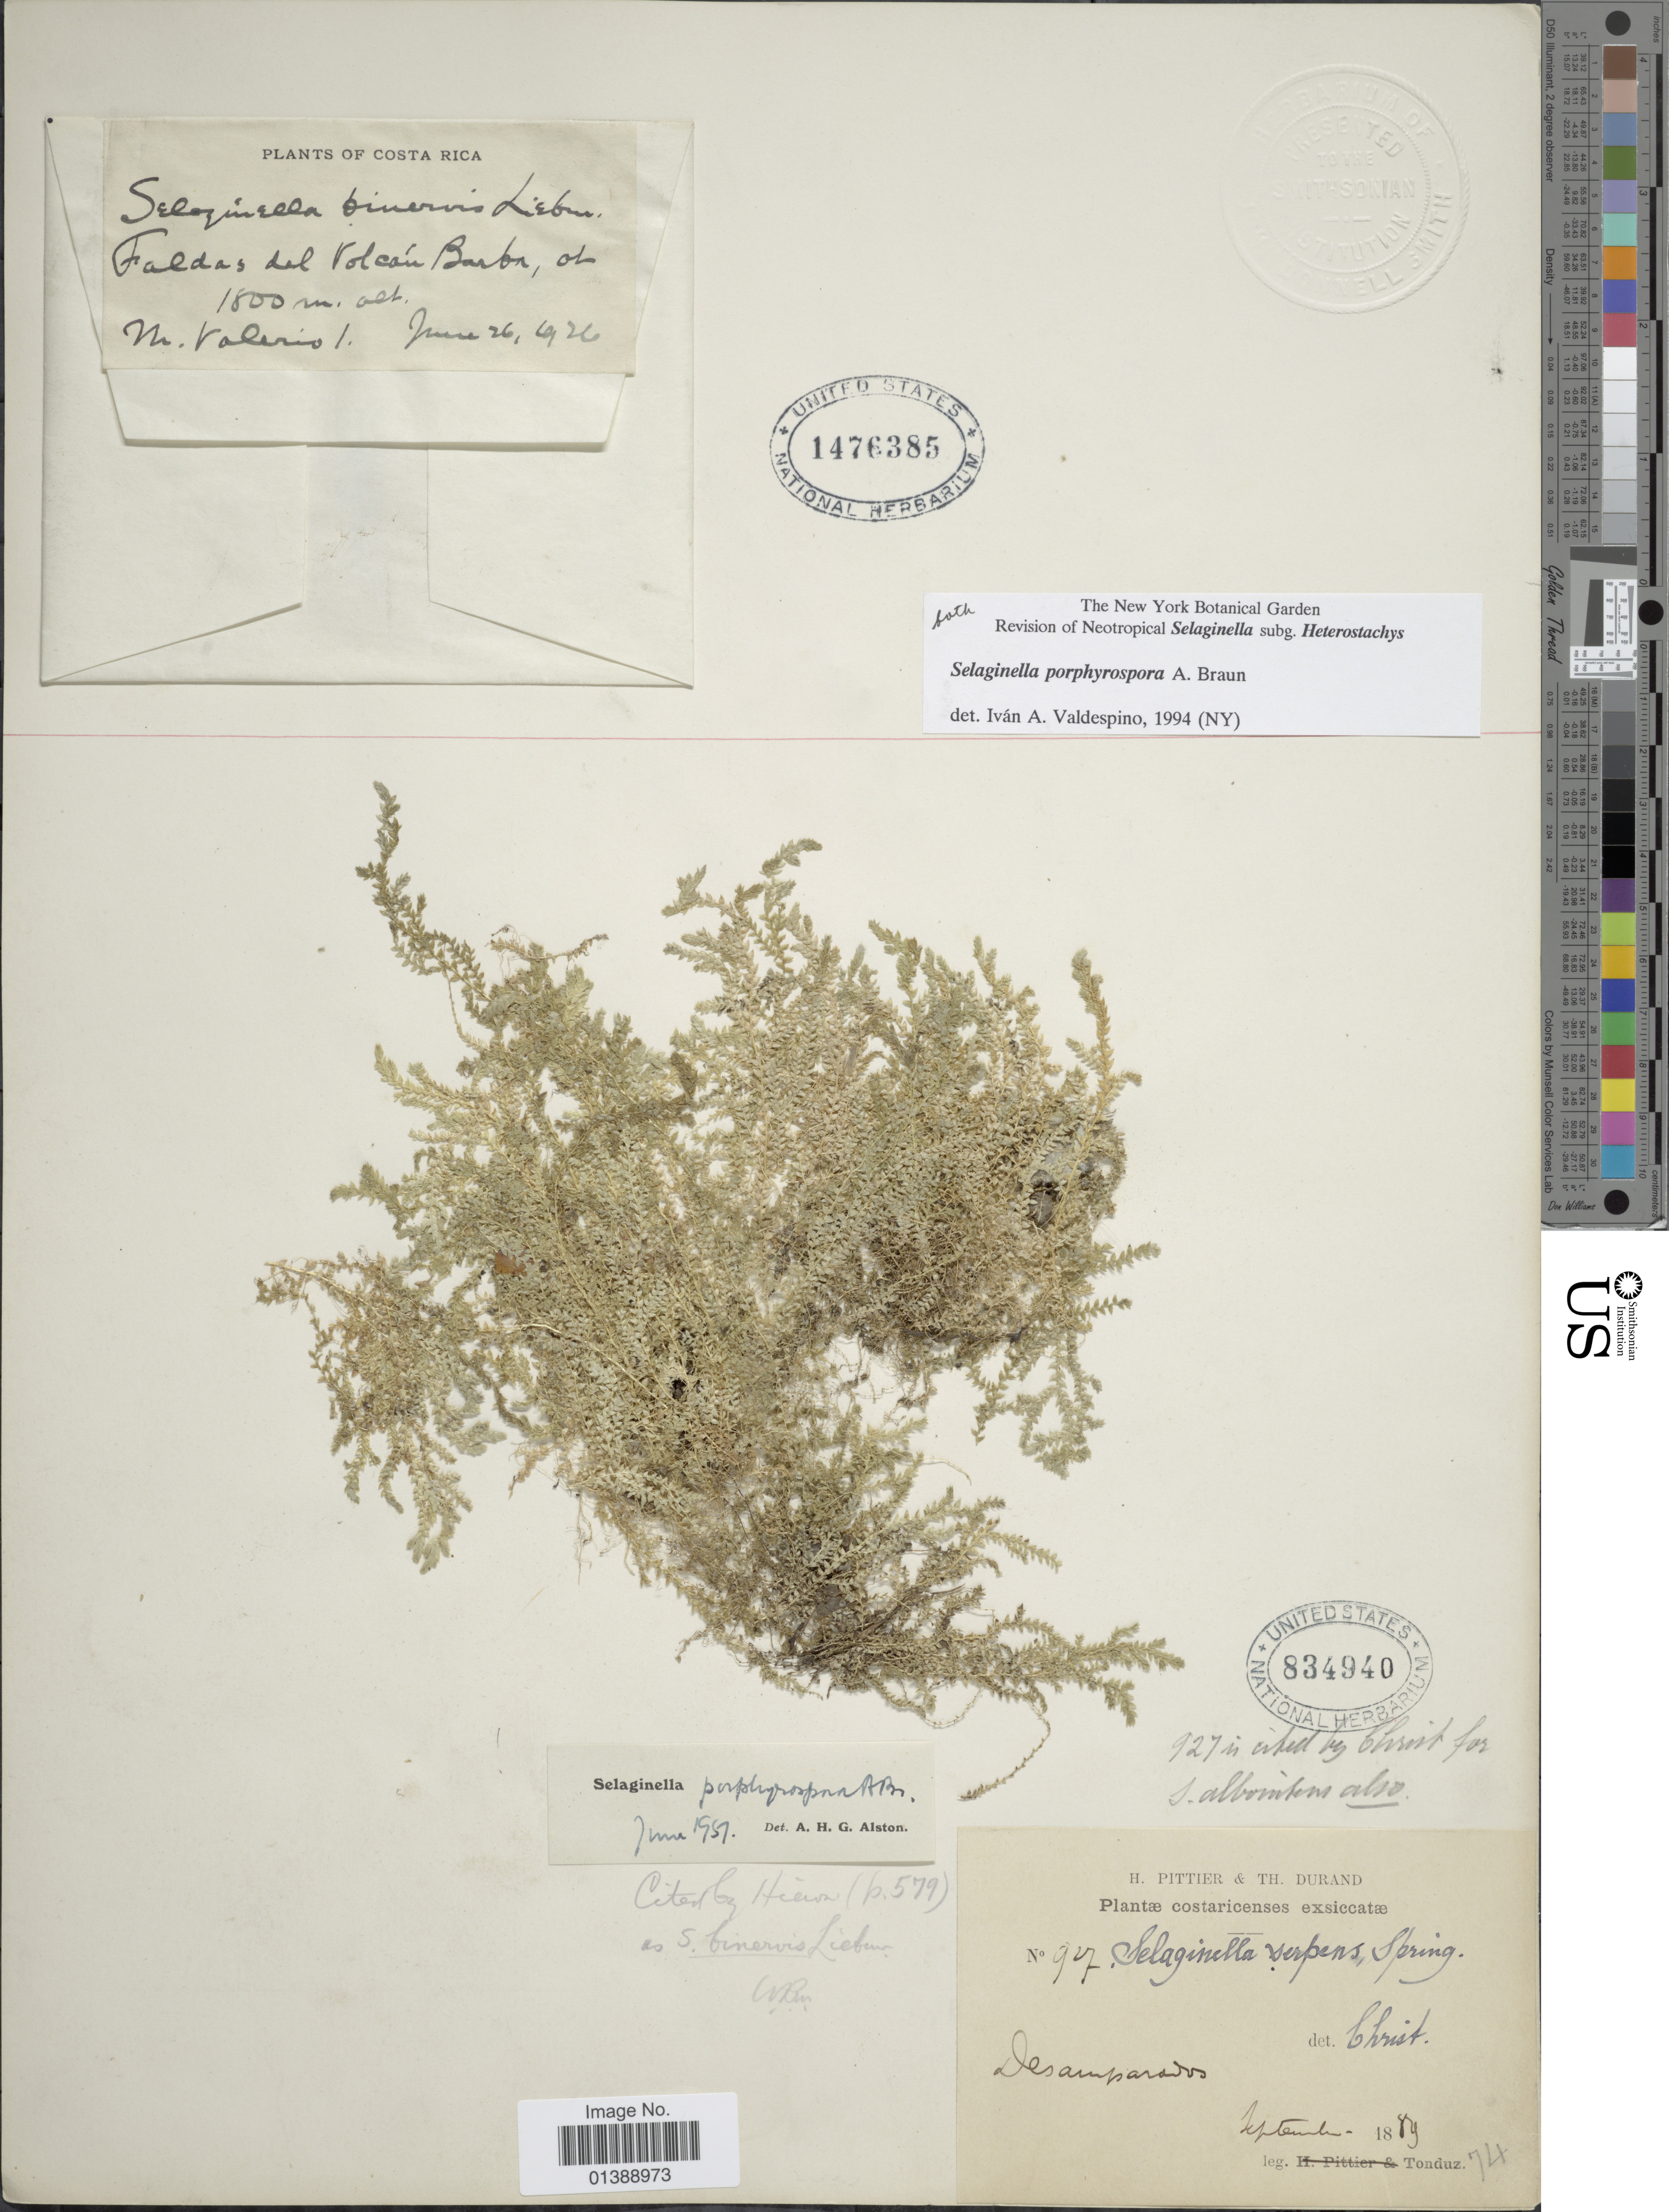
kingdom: Plantae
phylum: Tracheophyta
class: Lycopodiopsida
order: Selaginellales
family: Selaginellaceae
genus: Selaginella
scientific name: Selaginella porphyrospora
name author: A. Braun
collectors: A. Tonduz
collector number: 907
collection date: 1889-09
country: Costa Rica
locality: Desamparados.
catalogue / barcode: US 834940